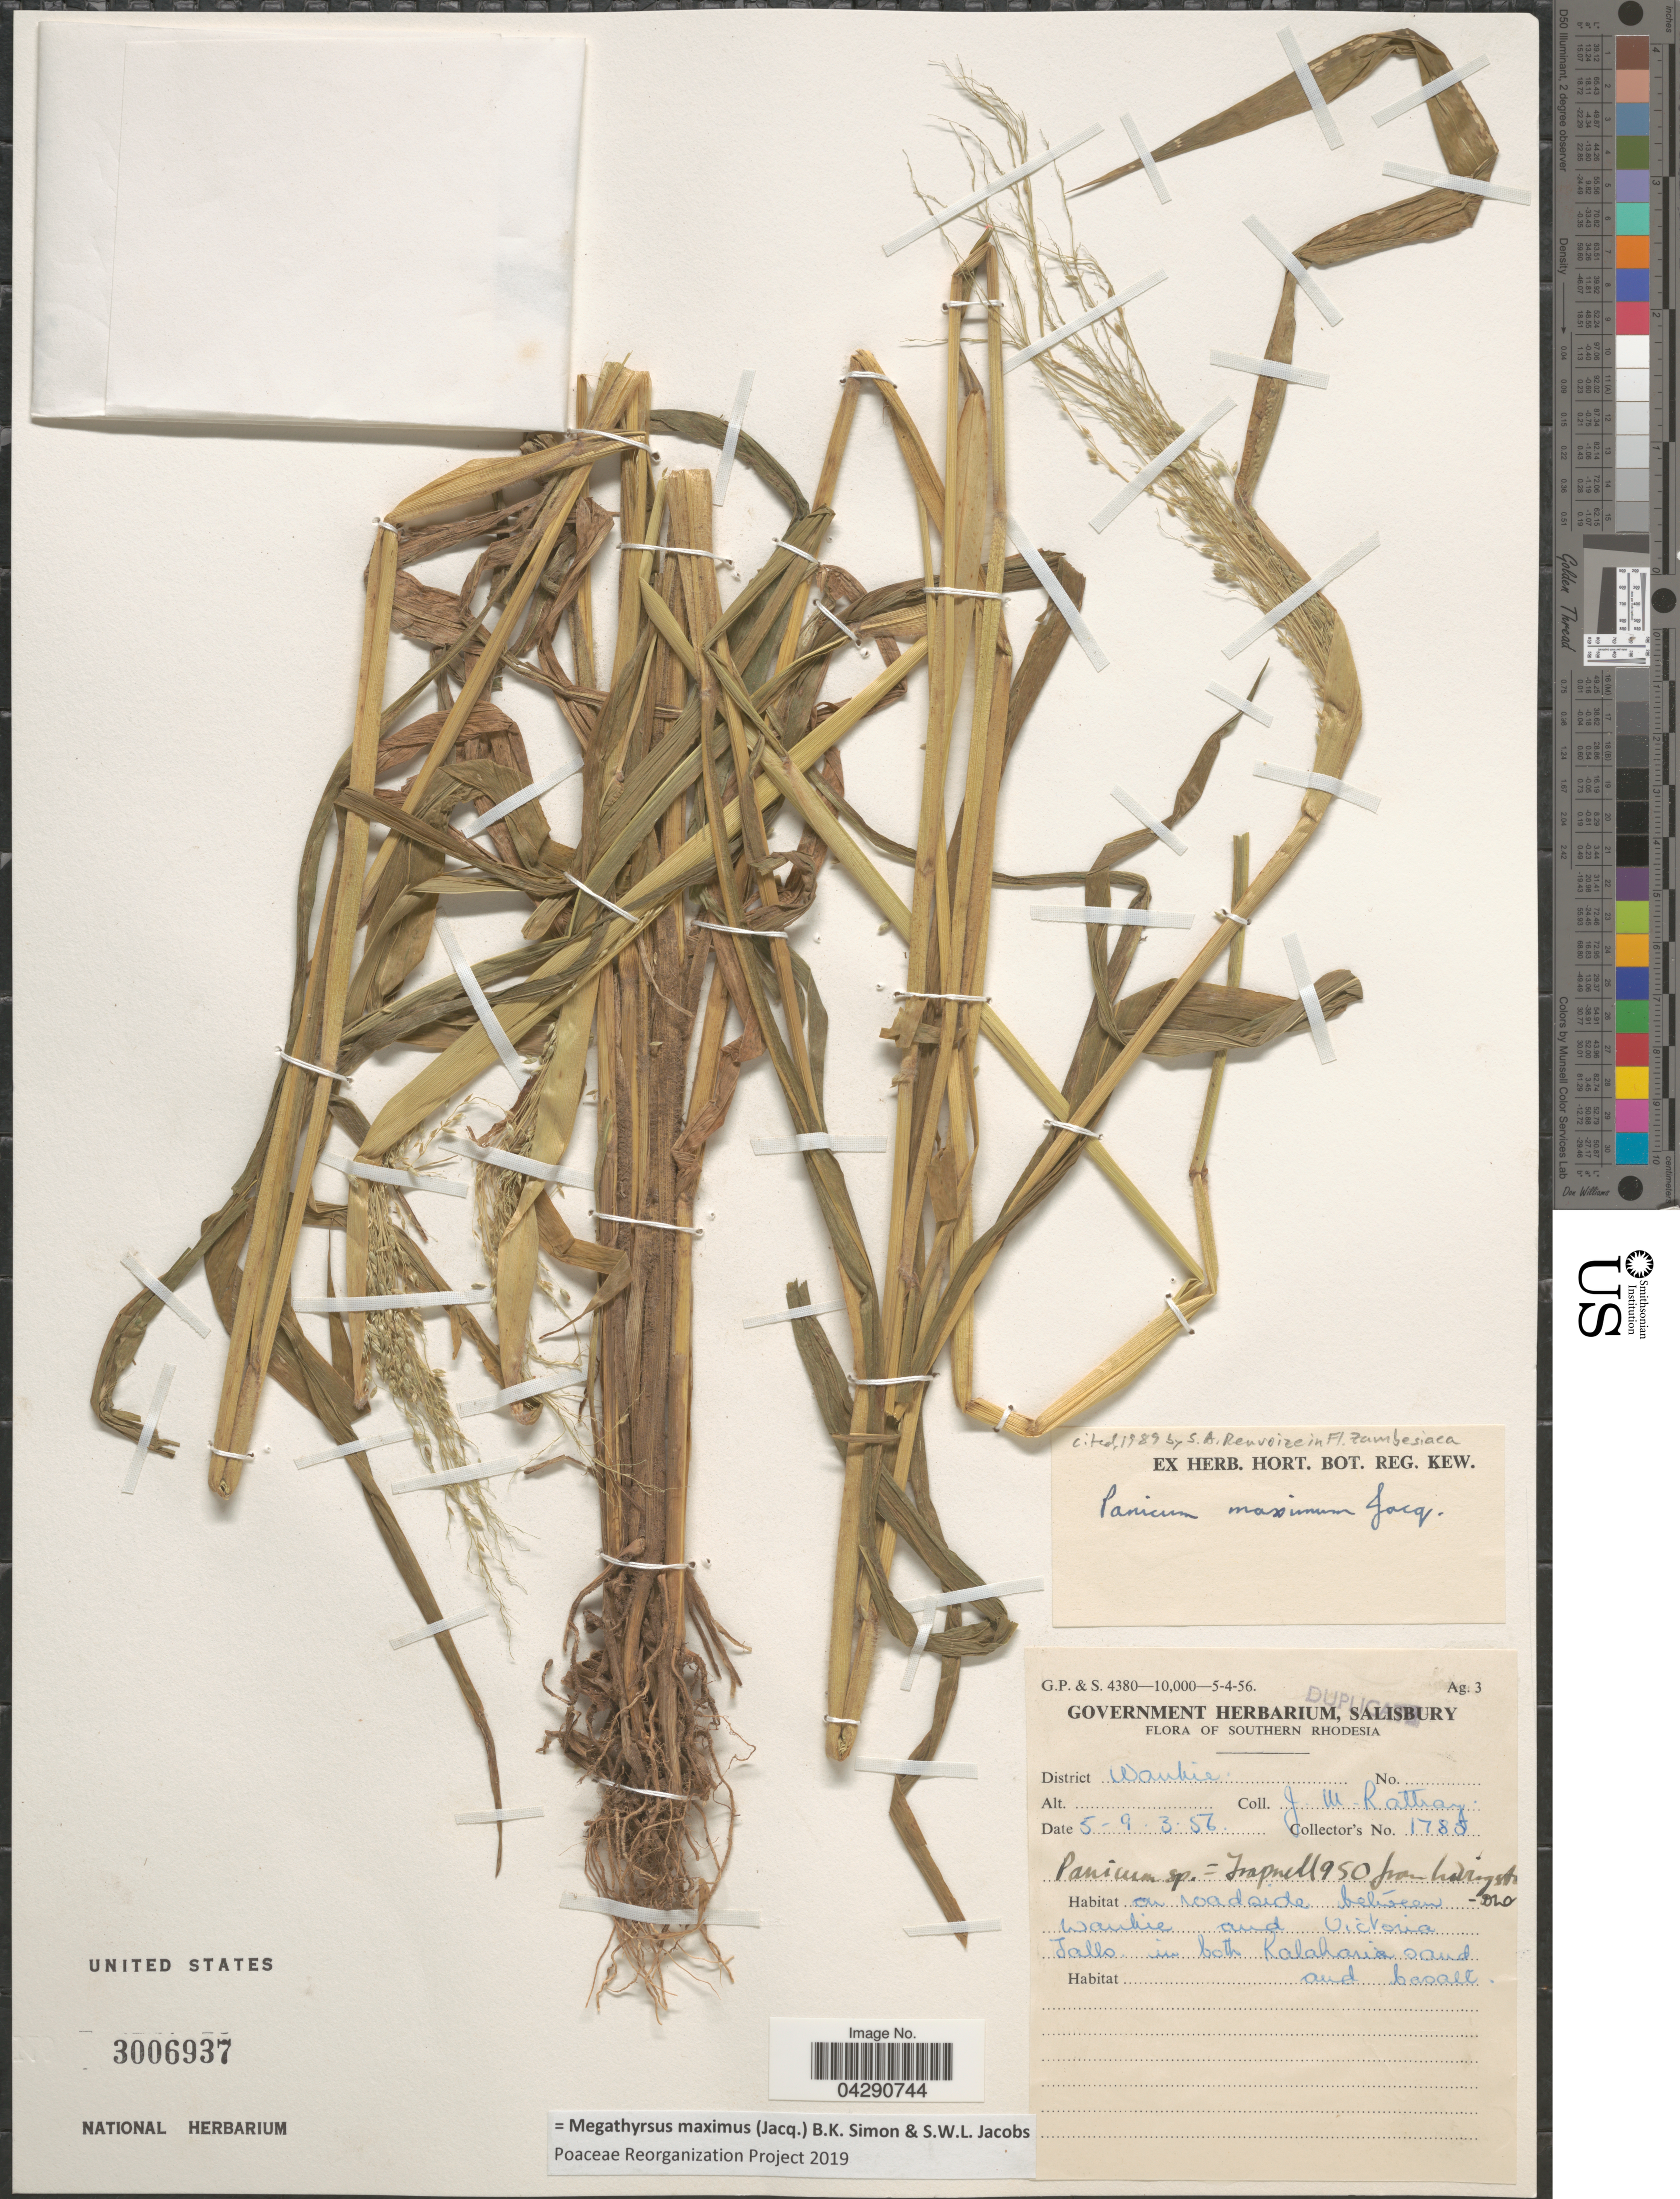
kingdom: Plantae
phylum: Tracheophyta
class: Liliopsida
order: Poales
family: Poaceae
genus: Megathyrsus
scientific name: Megathyrsus maximus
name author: (Jacq.) B.K. Simon & S.W.L. Jacobs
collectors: J. Rattray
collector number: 1785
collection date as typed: Transcribed d/m/y: 5/3/56 to 9/3/56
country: Zimbabwe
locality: Southern Rhodesia. District Wankie. On roadside between Wankie and Victoria Tallo in both Kalaharie sand and basalt.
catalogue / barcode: US 3006937